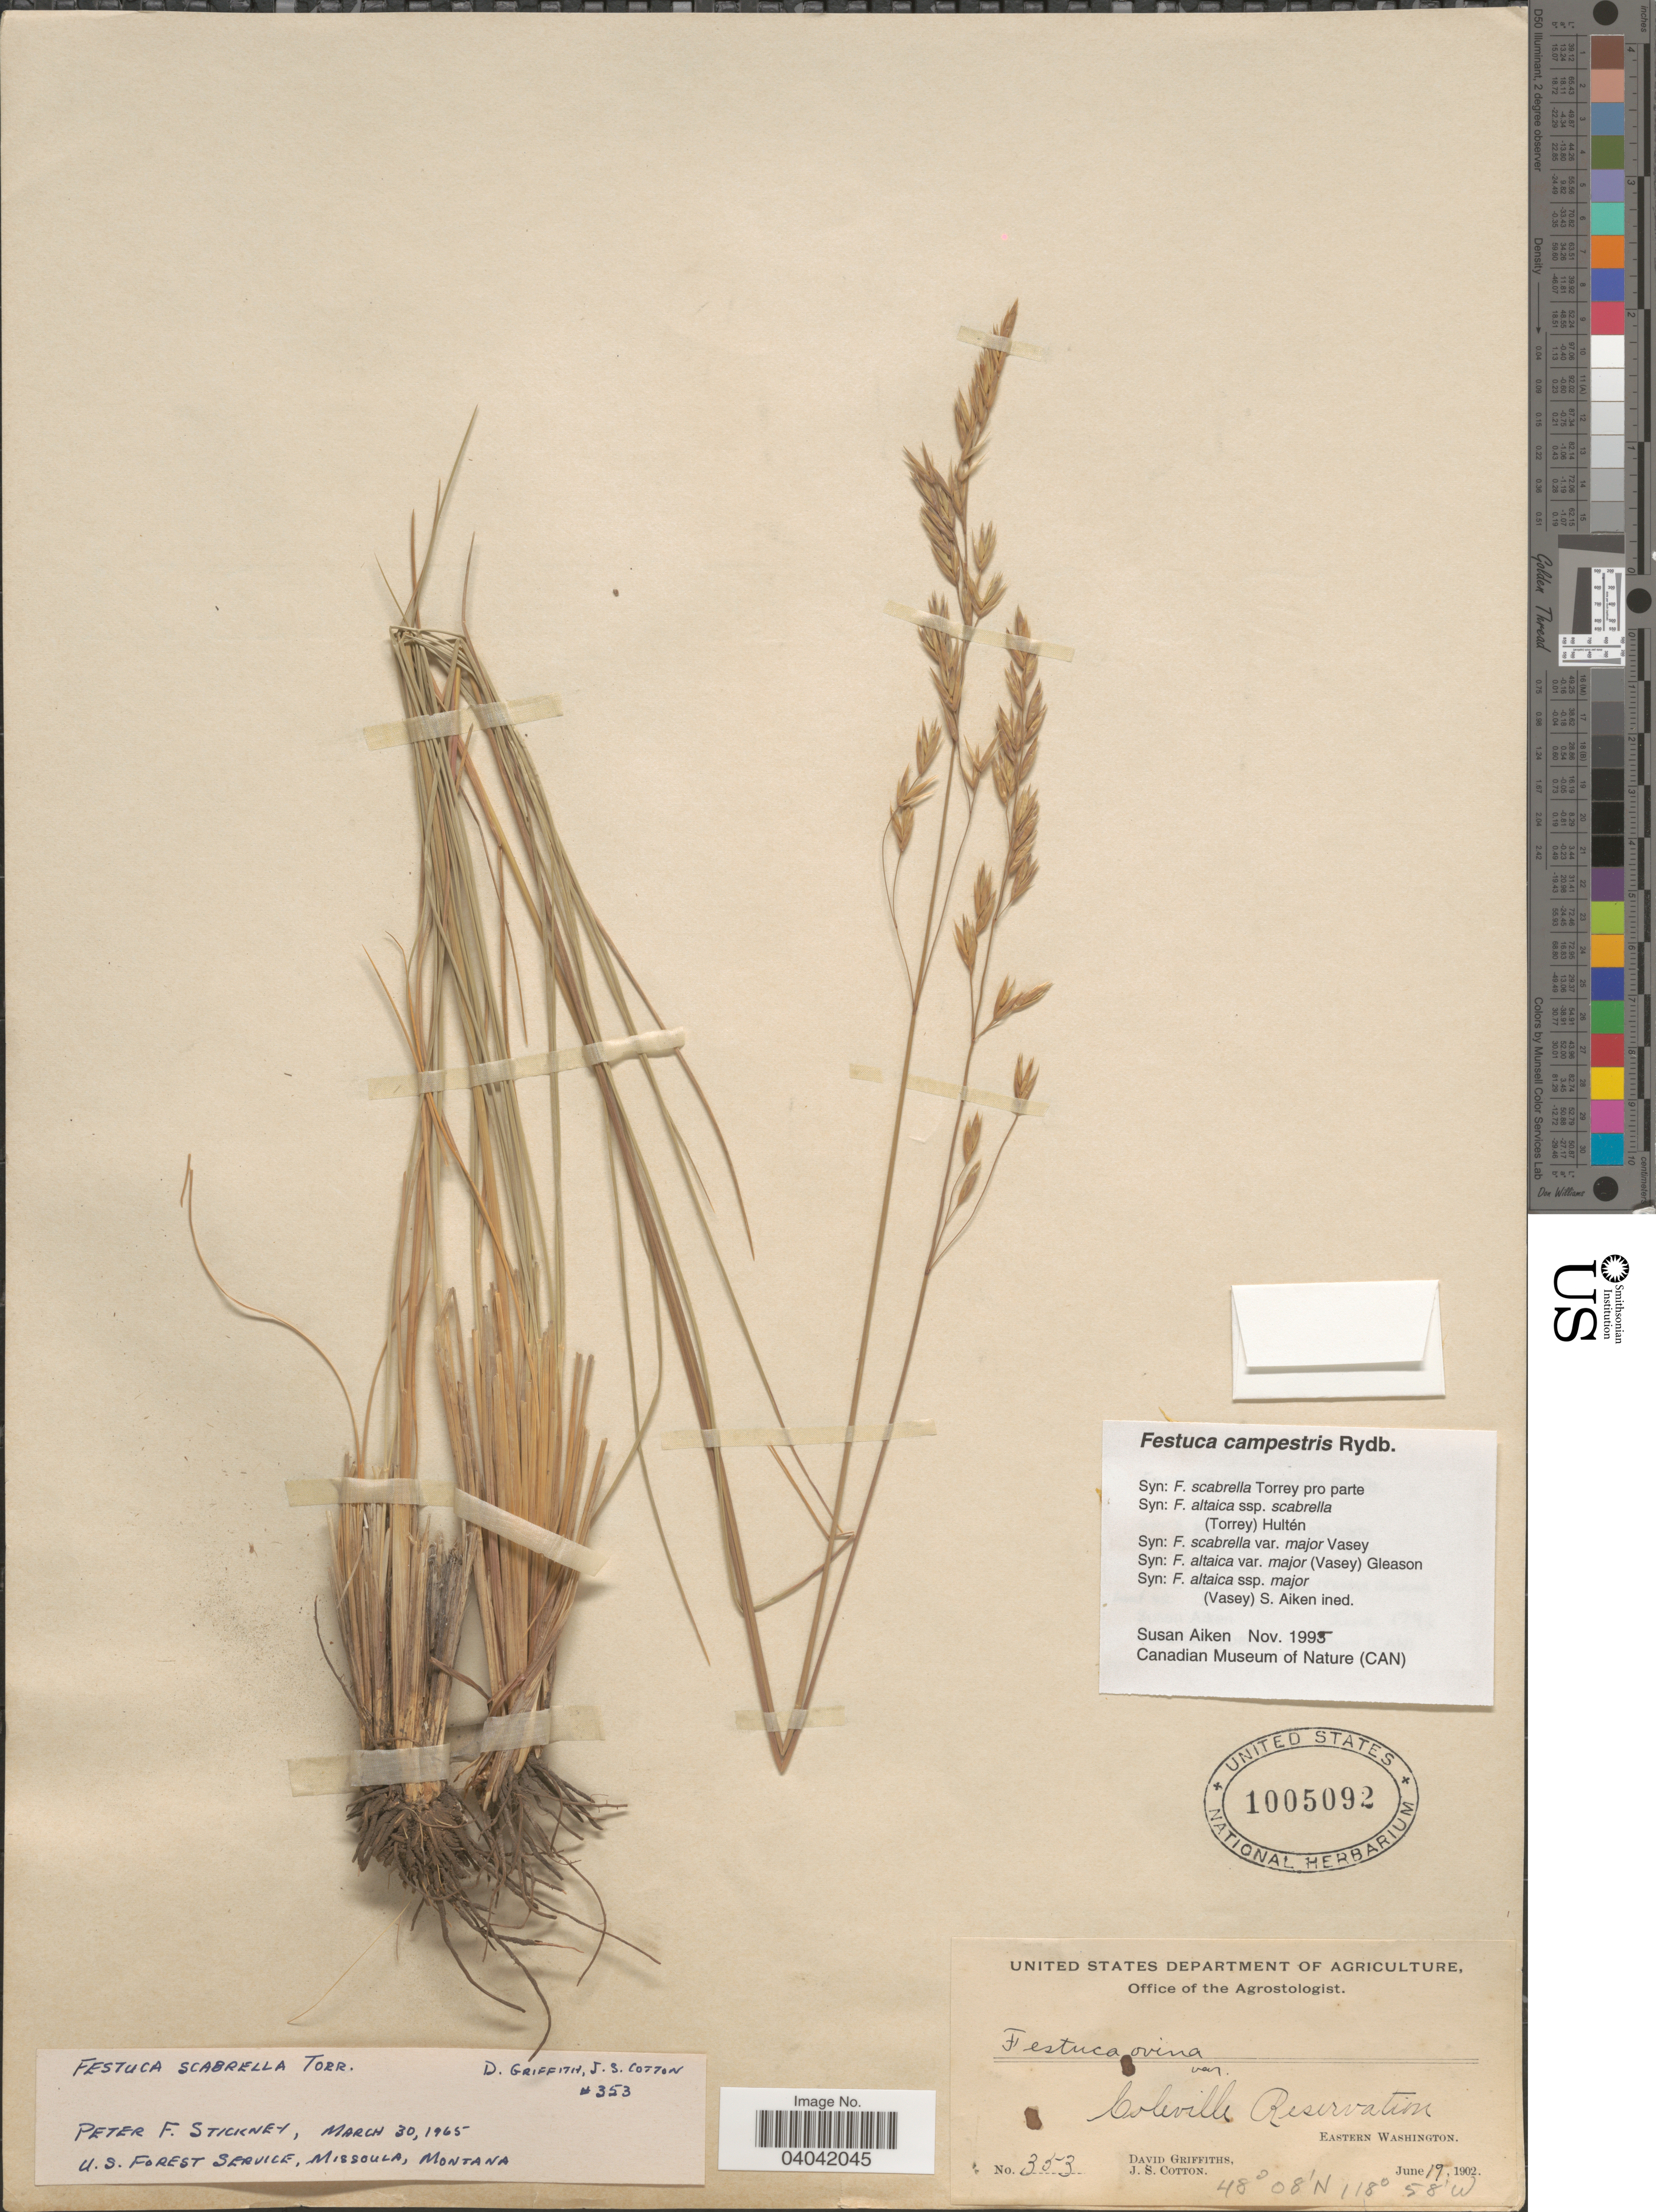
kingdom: Plantae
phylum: Tracheophyta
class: Liliopsida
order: Poales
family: Poaceae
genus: Festuca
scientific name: Festuca campestris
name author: Rydb.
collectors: D. Griffiths & J. S. Cotton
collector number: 353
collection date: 1902-06-19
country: United States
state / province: Washington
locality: Coleville Reservation. Eastern Washington.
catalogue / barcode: US 1005092